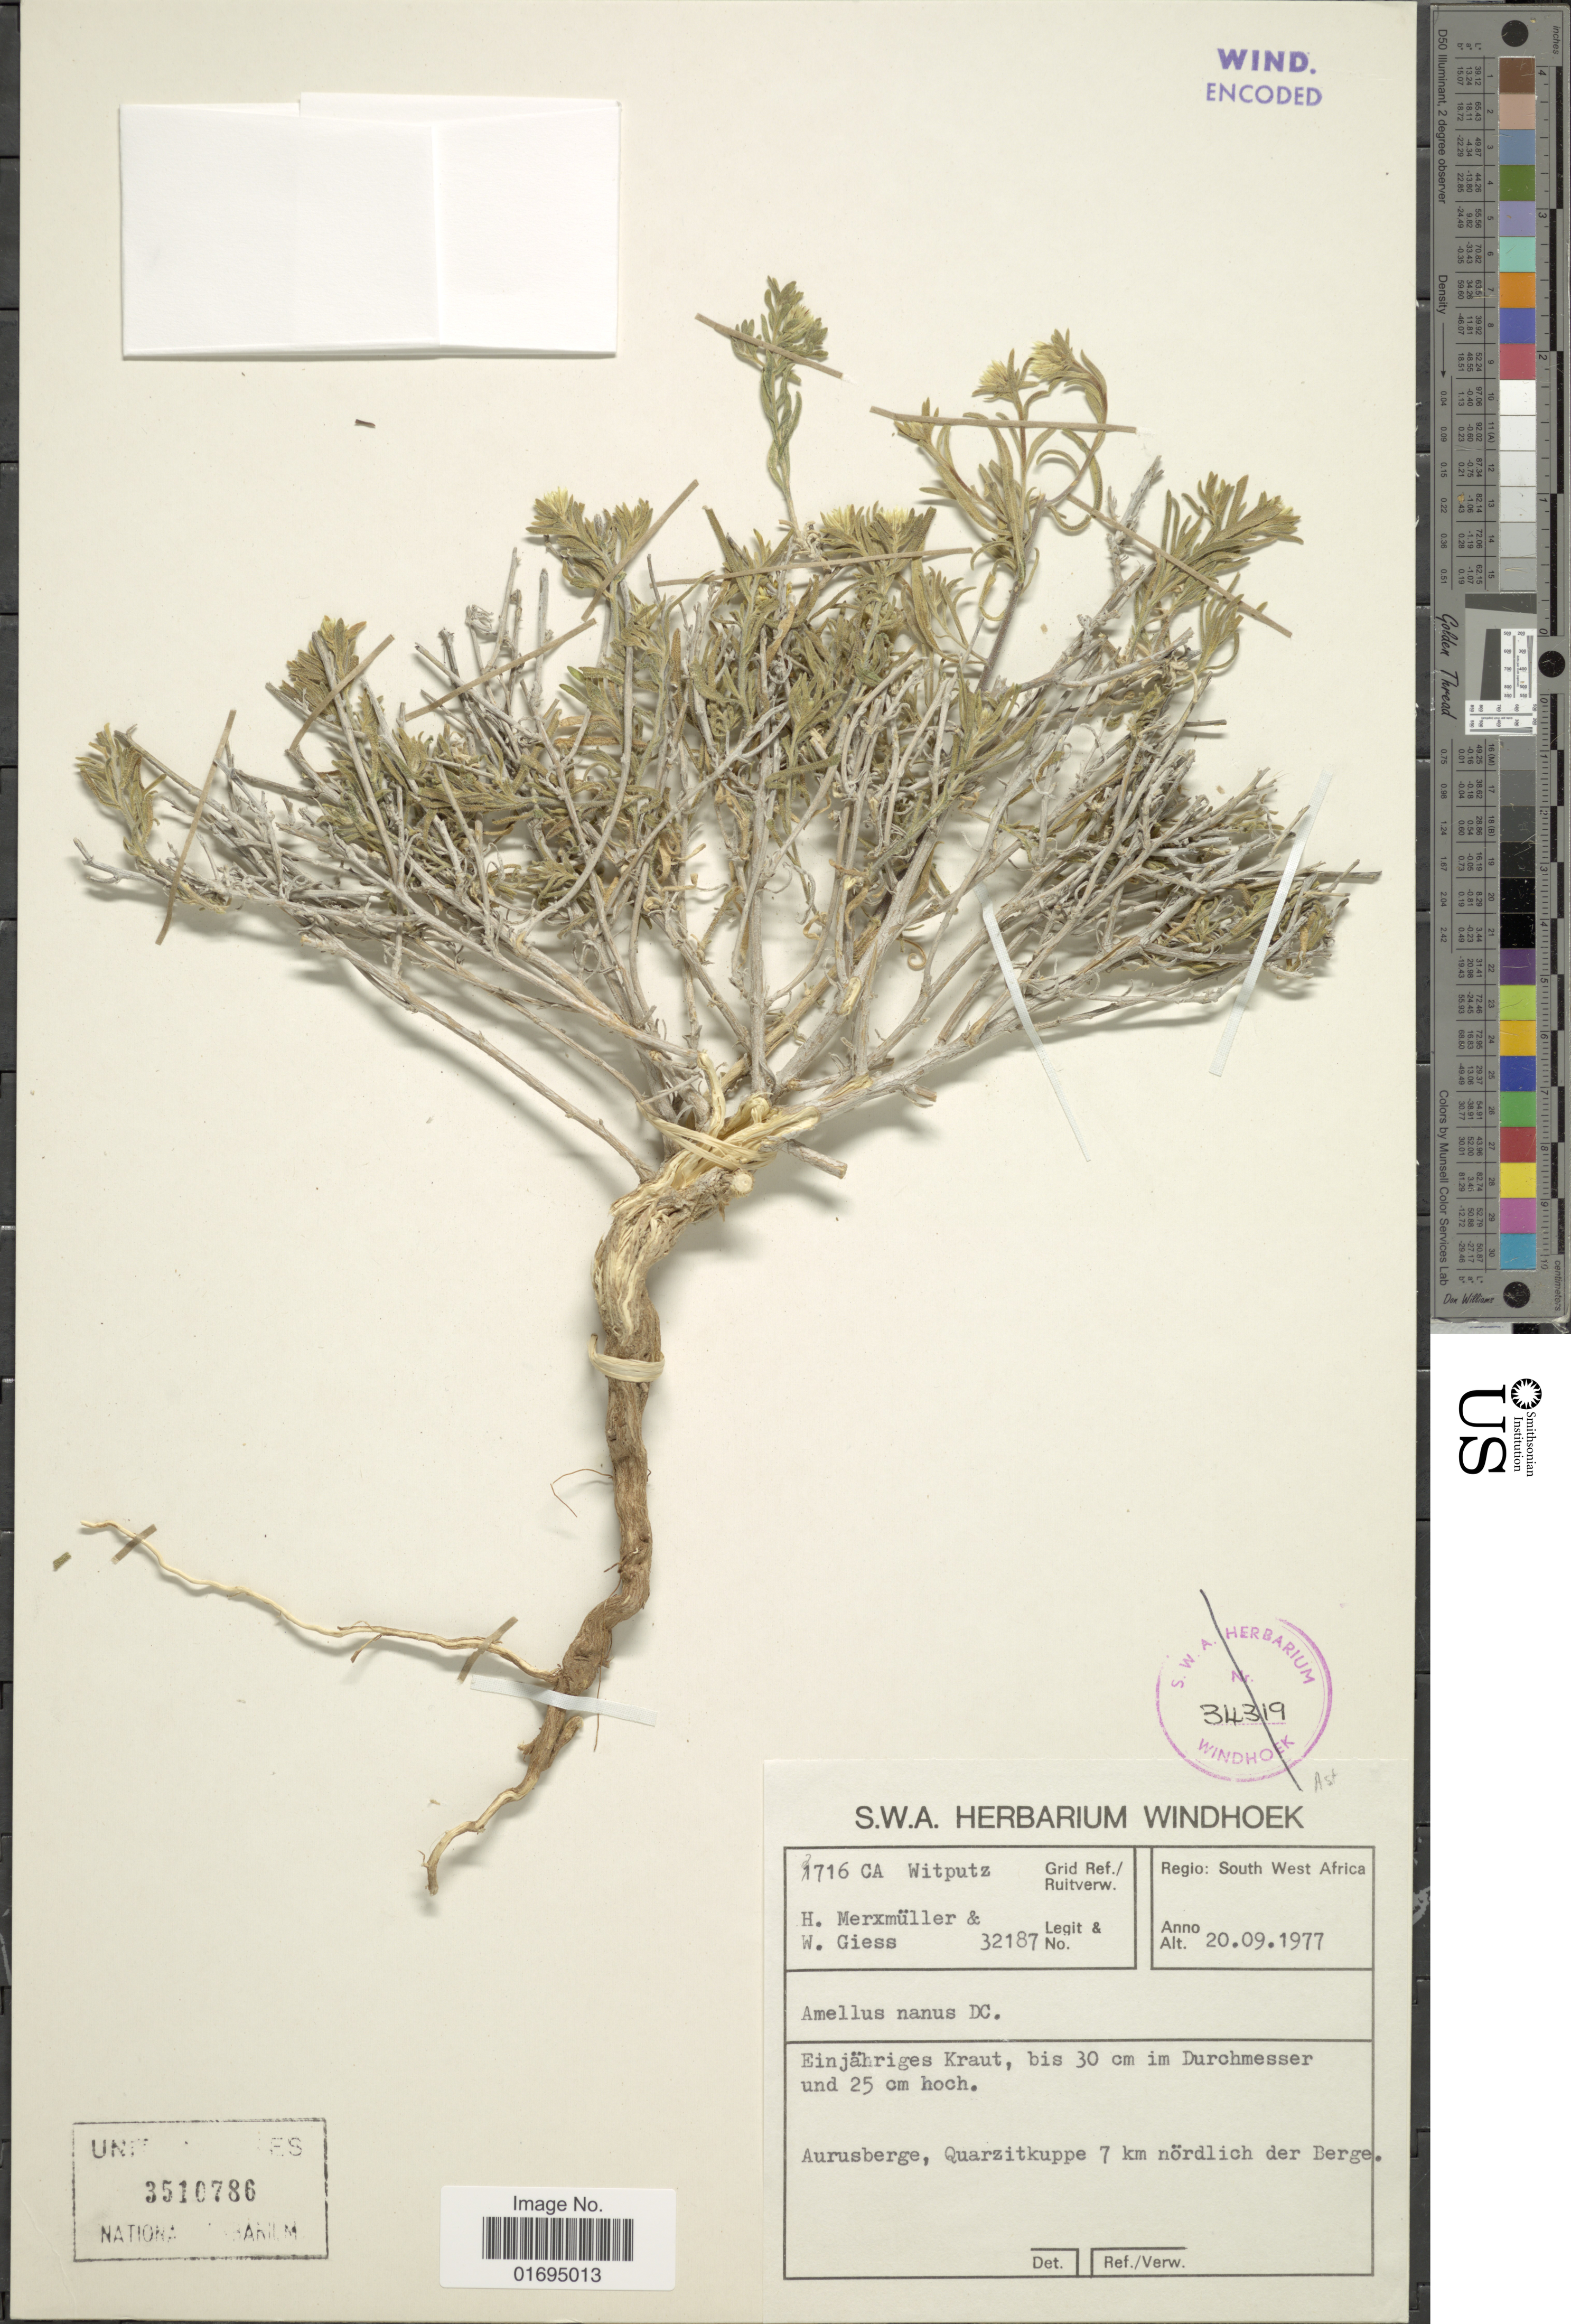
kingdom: Plantae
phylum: Tracheophyta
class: Magnoliopsida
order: Asterales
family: Asteraceae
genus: Amellus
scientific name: Amellus nanus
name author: DC.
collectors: H. Merxmüller & W. Giess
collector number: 32187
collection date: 1977-09-20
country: Namibia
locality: South West Africa, Aurusberge, Quarzitkuppe 7 km nordlich der Berge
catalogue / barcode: US 3510786